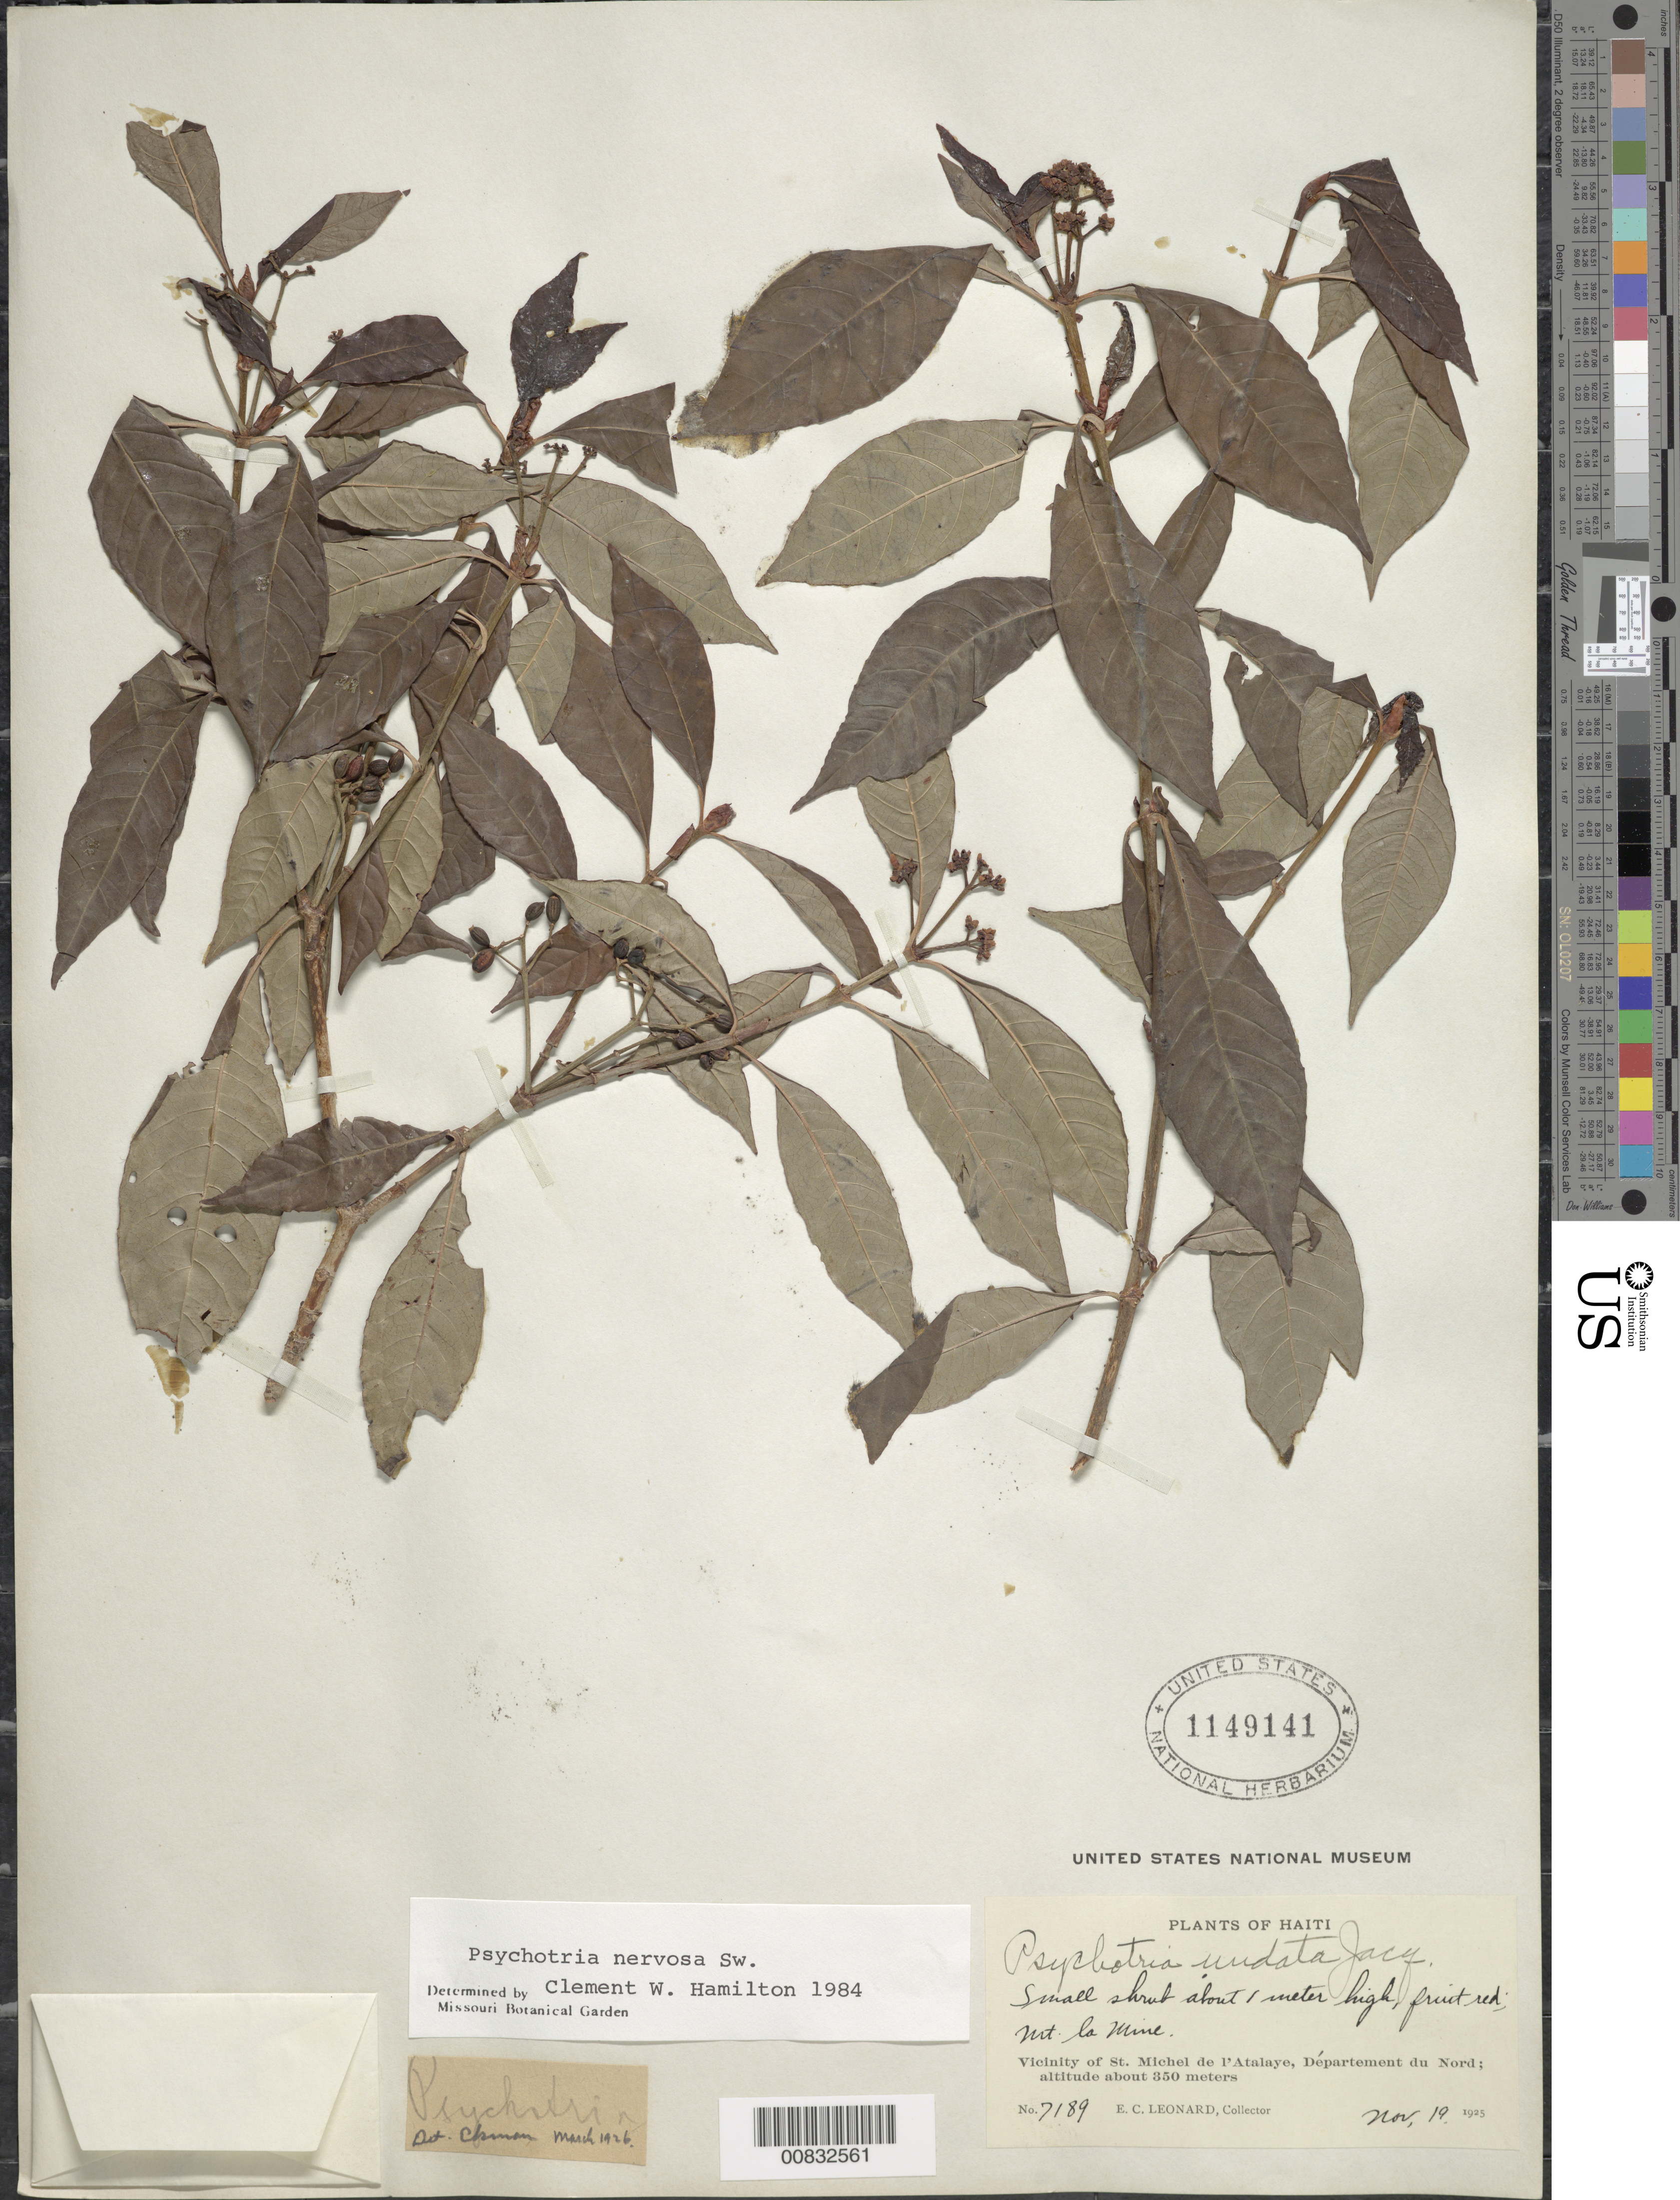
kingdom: Plantae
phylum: Tracheophyta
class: Magnoliopsida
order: Gentianales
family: Rubiaceae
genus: Psychotria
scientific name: Psychotria nervosa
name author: Sw.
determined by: Hamilton, C. W.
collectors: E. C. Leonard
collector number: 7189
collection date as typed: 19 Nov 1925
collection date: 1925-11-19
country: Haiti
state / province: Artibonite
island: Hispaniola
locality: Vicinity of St. Michel de l'Atalaye, Mt. la Mine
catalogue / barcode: US 1149141